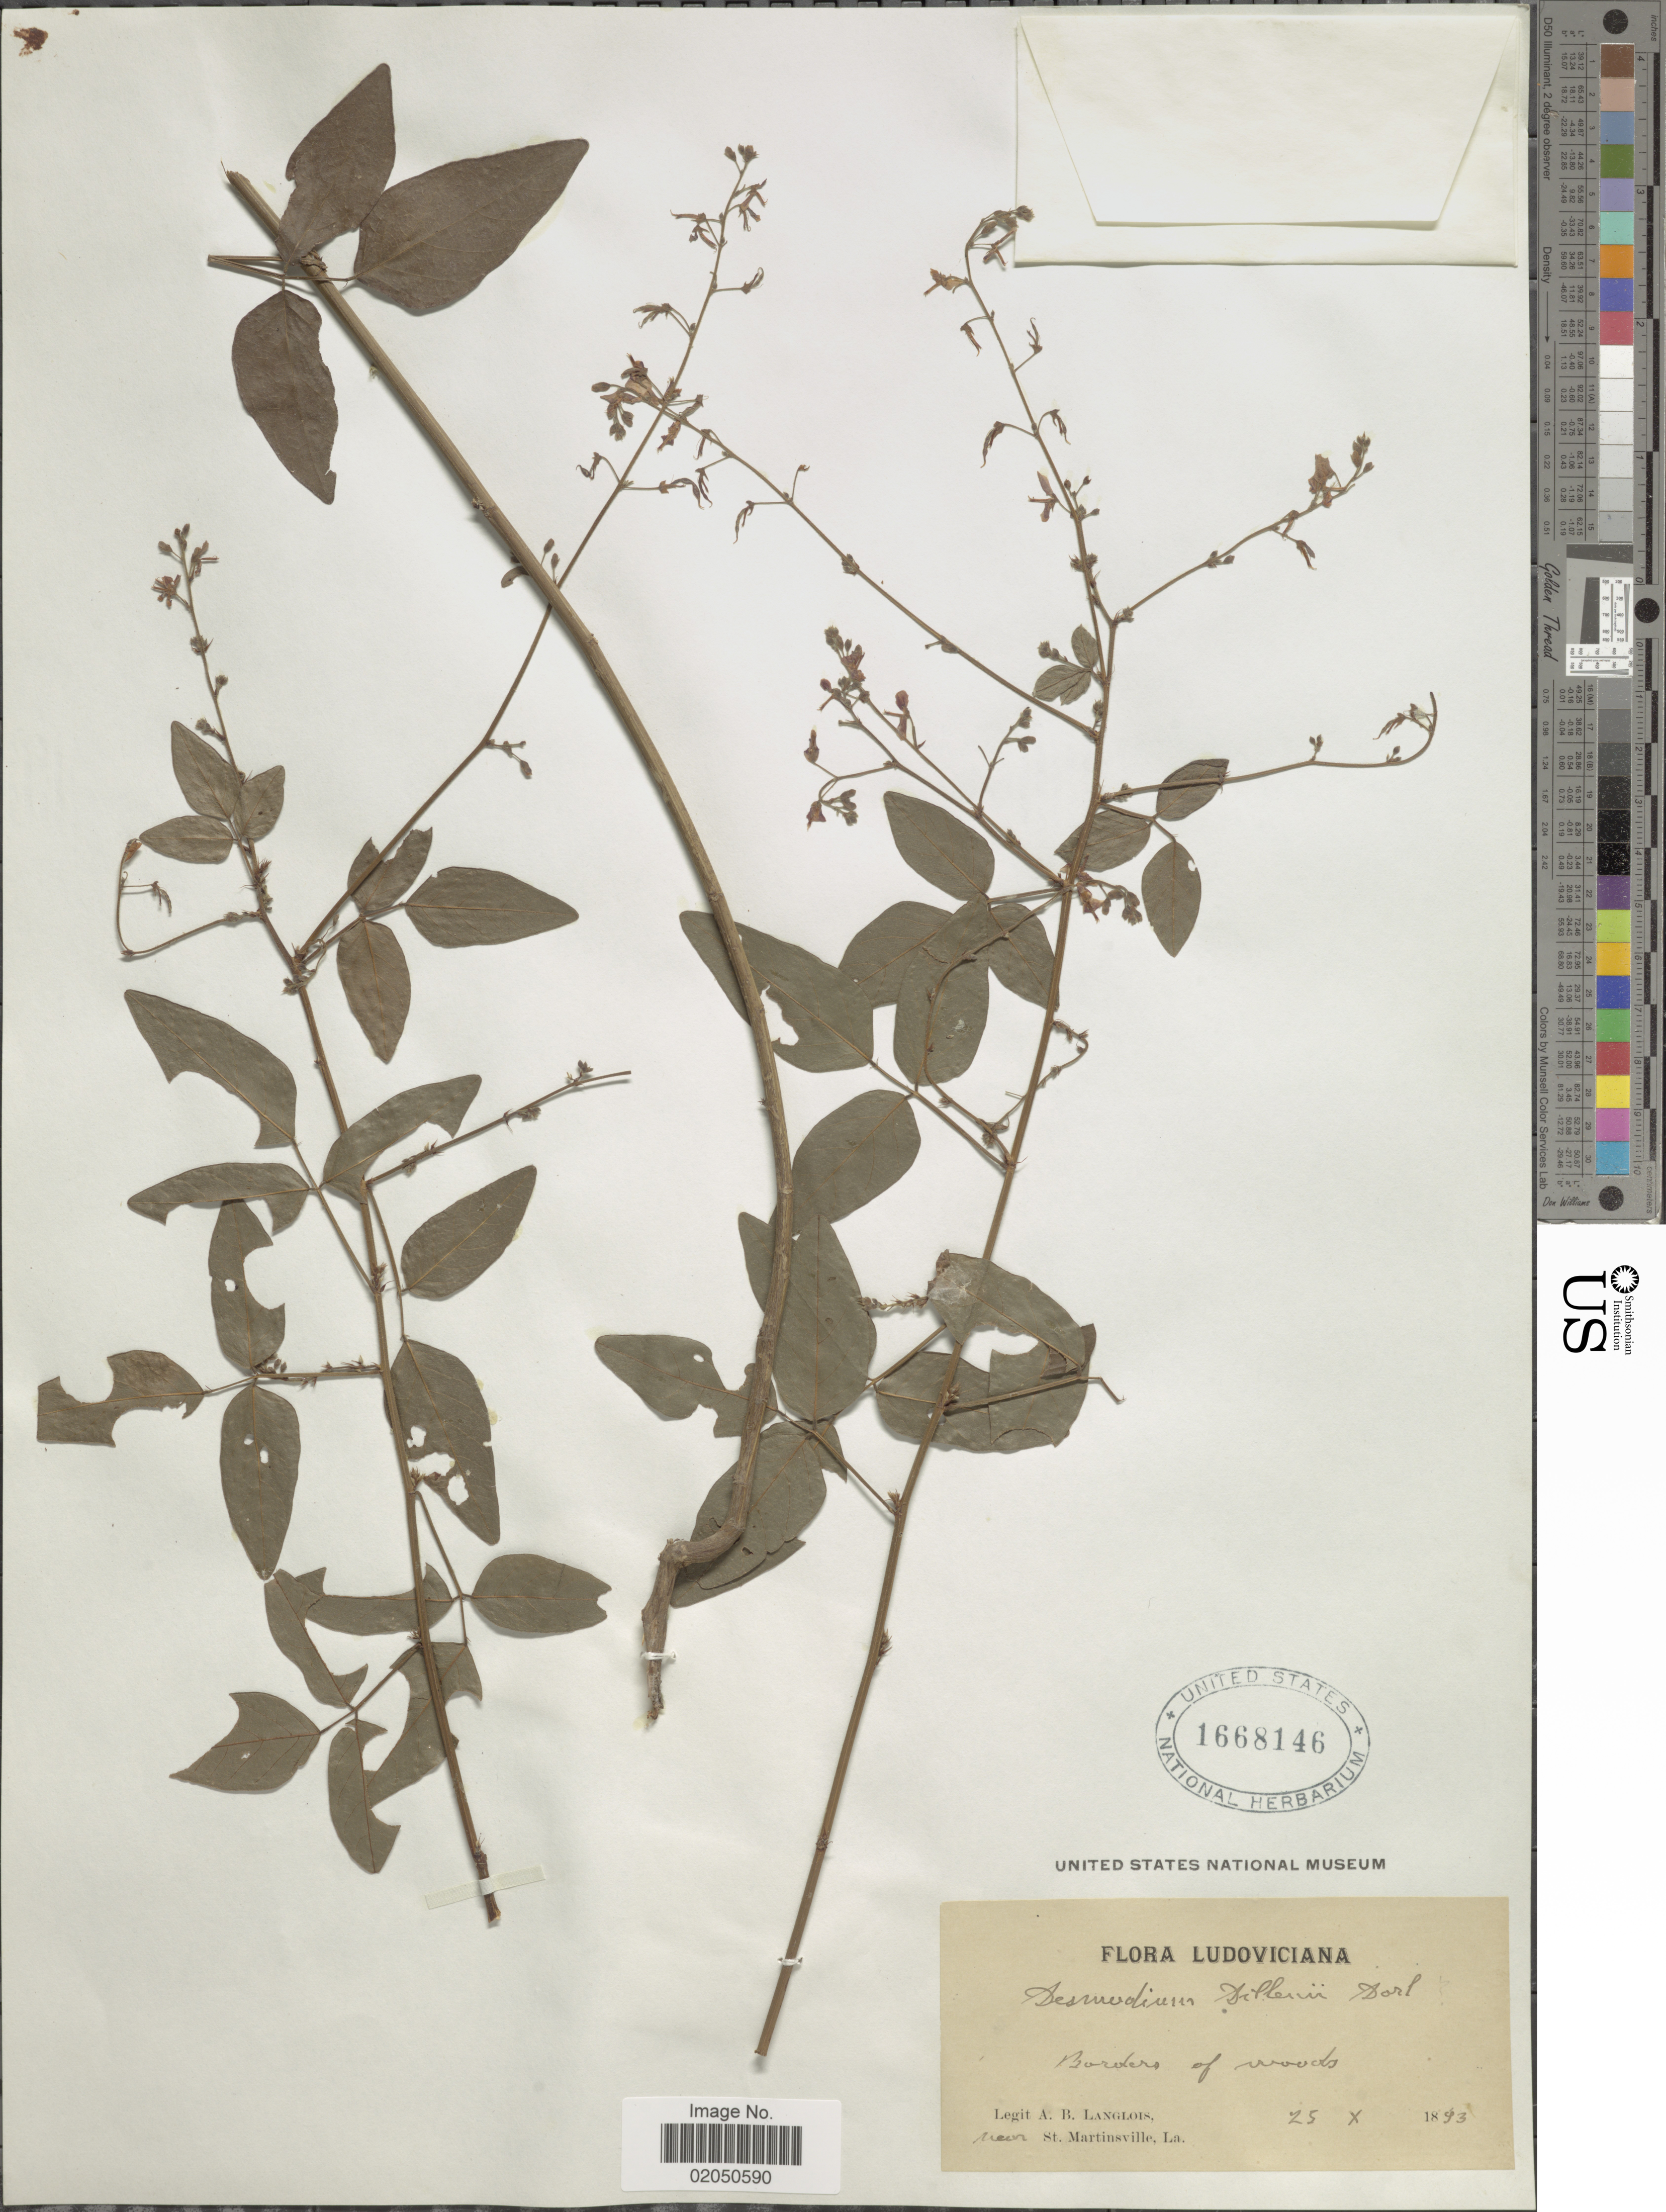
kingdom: Plantae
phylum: Tracheophyta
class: Magnoliopsida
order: Fabales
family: Fabaceae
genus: Desmodium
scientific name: Desmodium glabellum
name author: (Michx.) DC.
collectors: A. Langlois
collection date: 1893-10-25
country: United States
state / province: Louisiana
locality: Ludoviciana, near St. Martinsville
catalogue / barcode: US 1668146